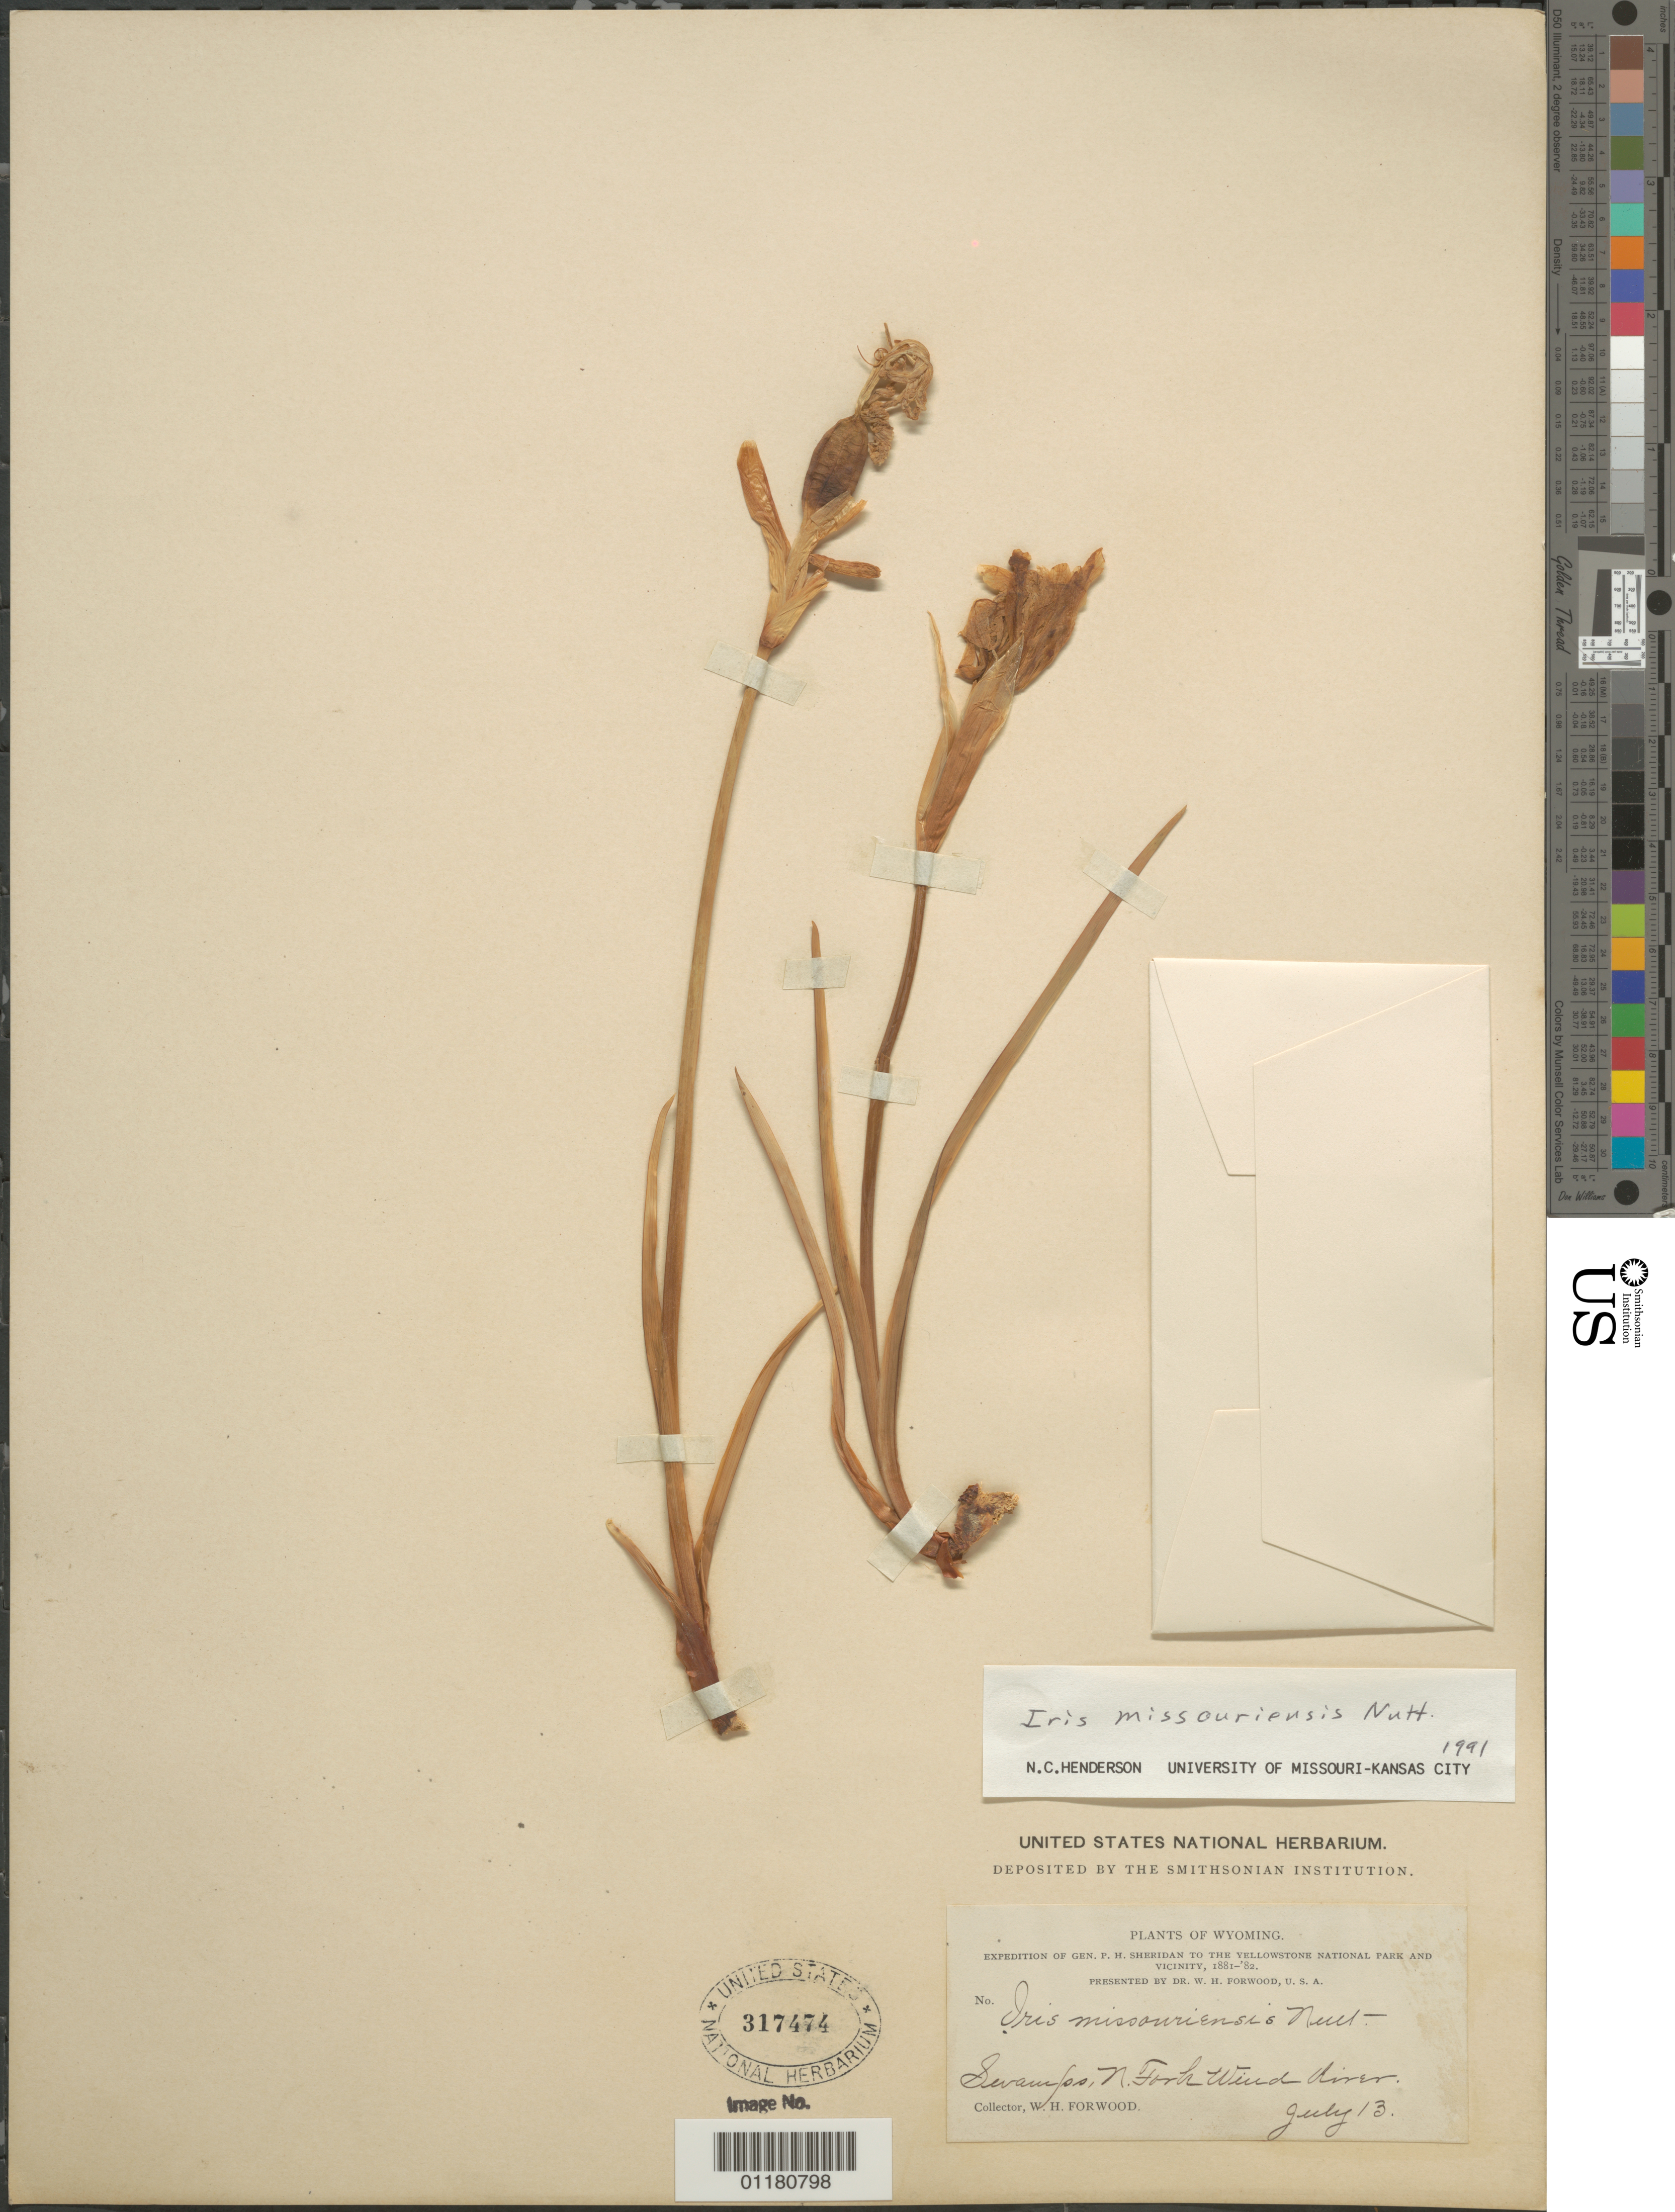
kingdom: Plantae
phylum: Tracheophyta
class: Liliopsida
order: Asparagales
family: Iridaceae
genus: Iris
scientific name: Iris missouriensis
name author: Nutt.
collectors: W. Forwood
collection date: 1881-07-13/1882-07-13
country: United States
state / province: Wyoming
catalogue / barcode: US 317474